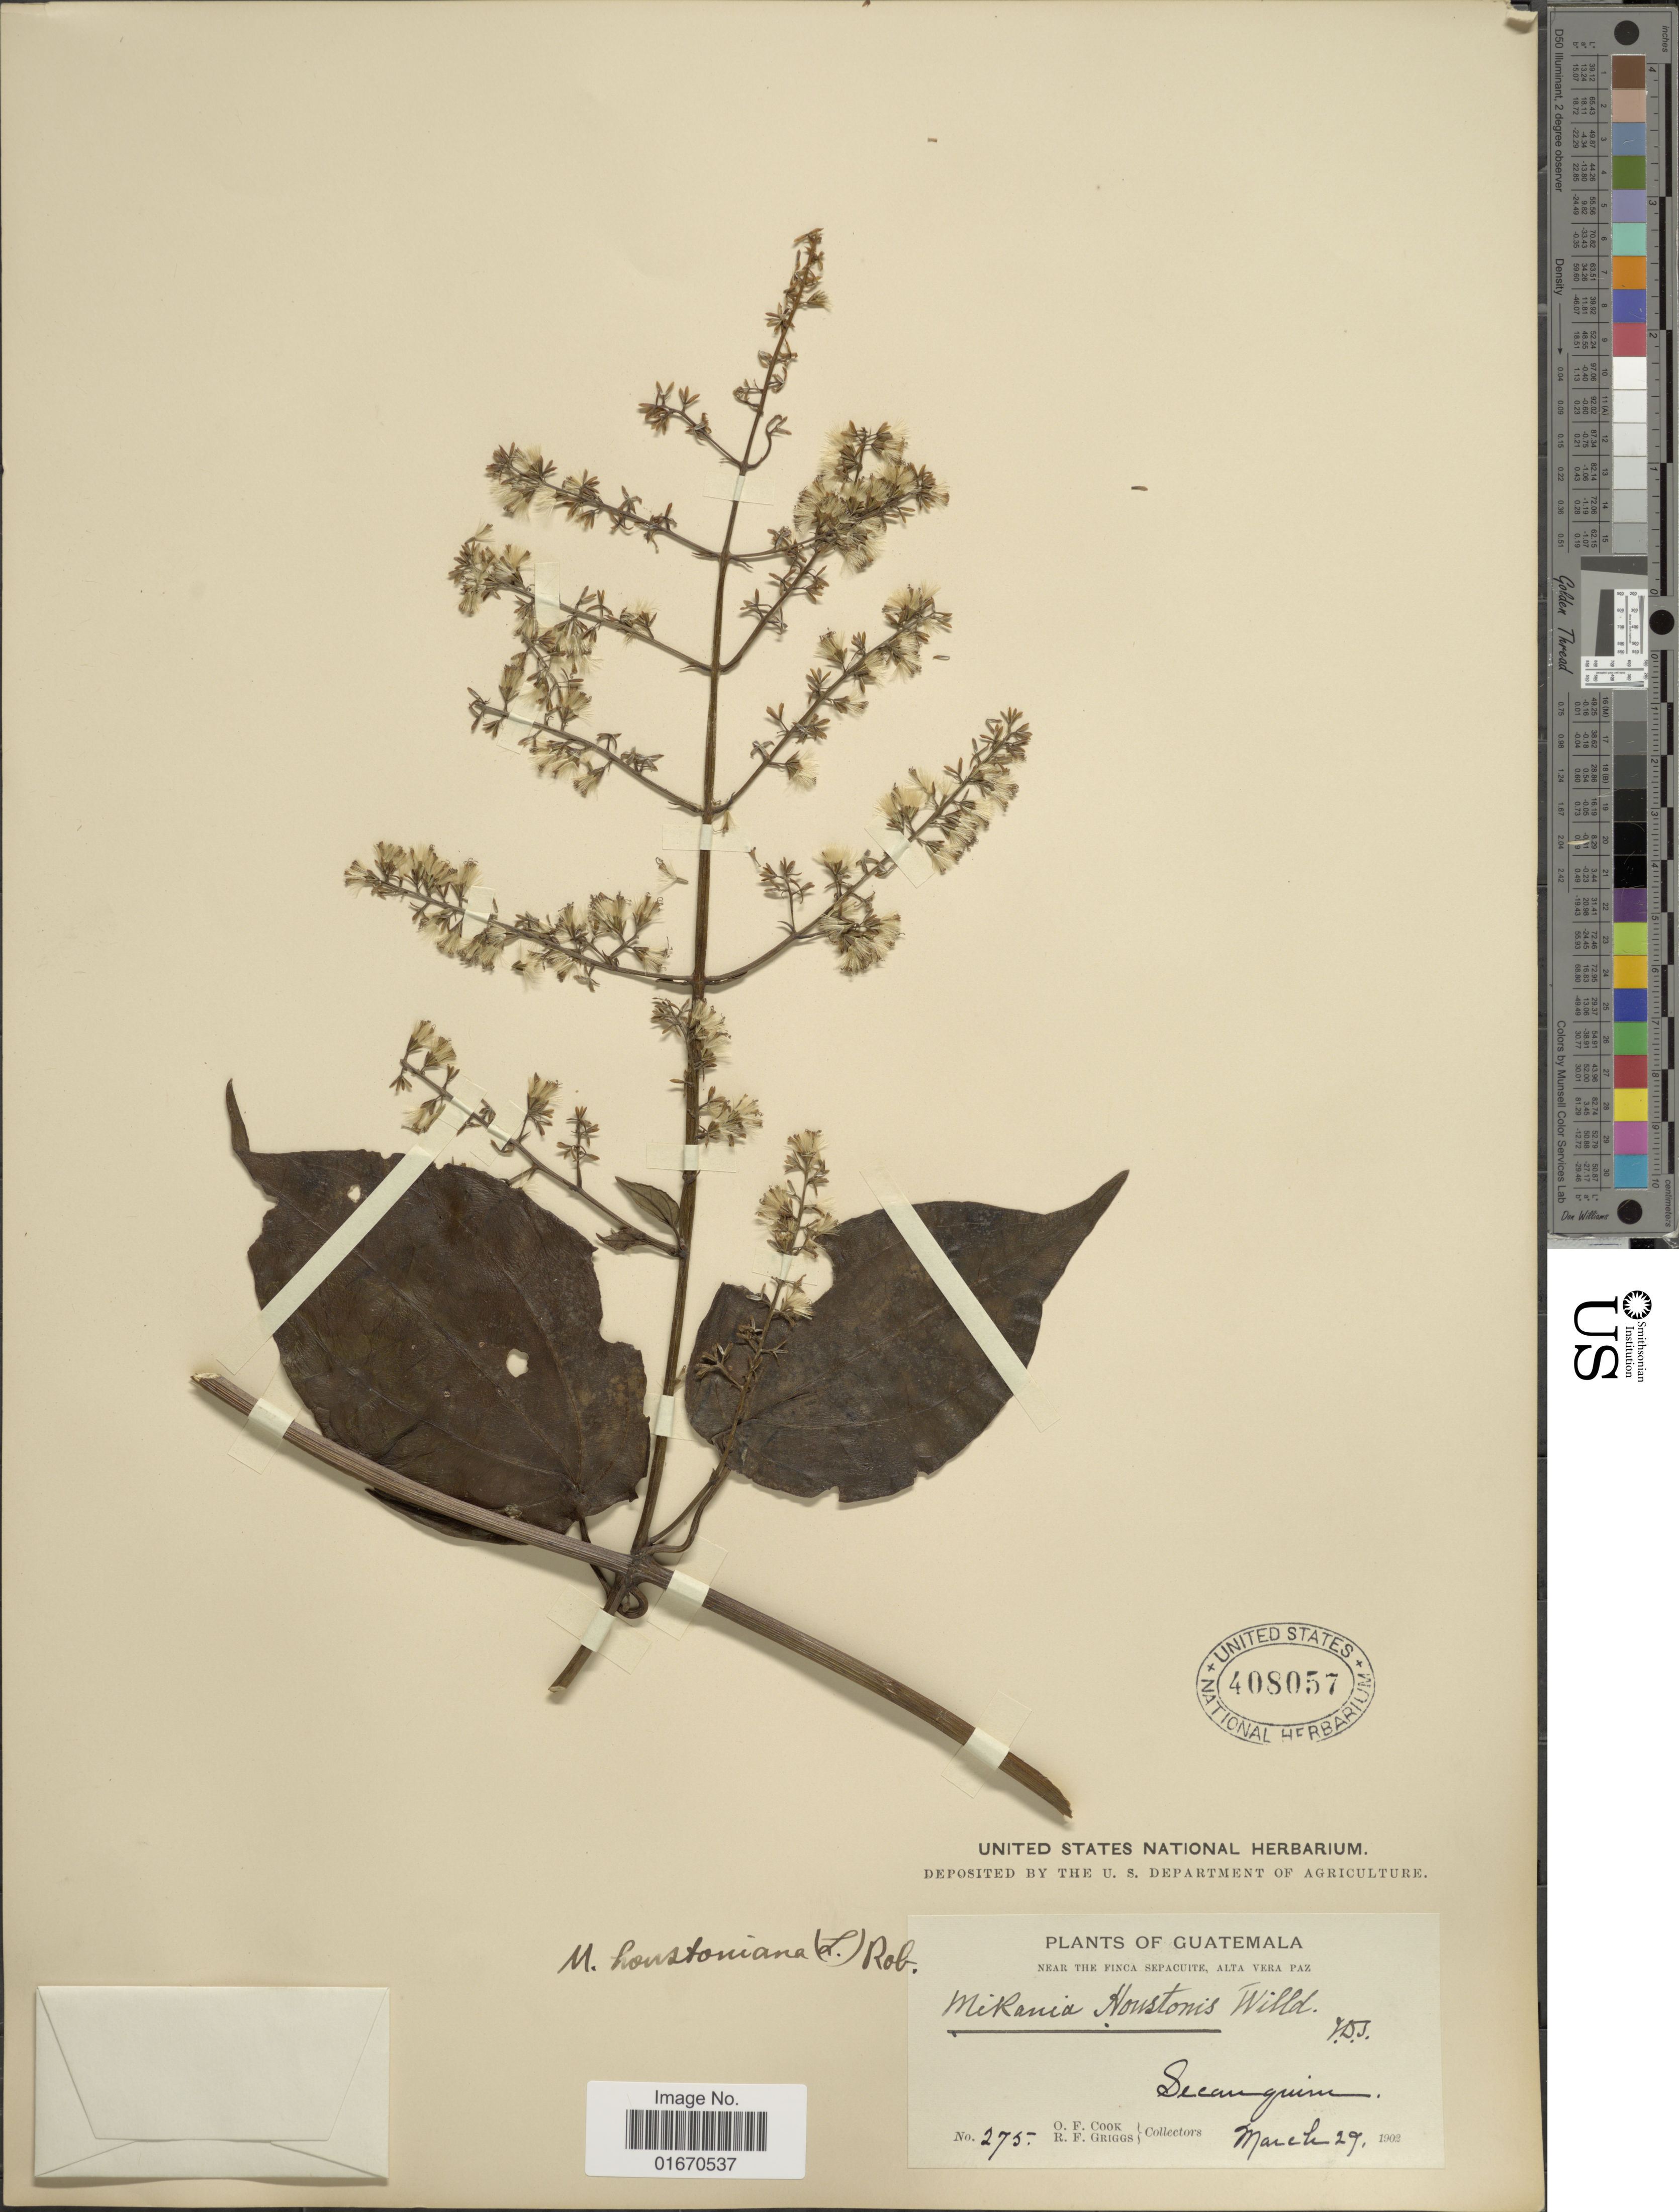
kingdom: Plantae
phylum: Tracheophyta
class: Magnoliopsida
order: Asterales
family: Asteraceae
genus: Mikania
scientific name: Mikania houstoniana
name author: (L.) B.L. Rob.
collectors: O. F. Cook & R. F. Griggs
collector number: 275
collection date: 1902-03-29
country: Guatemala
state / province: Alta Verapaz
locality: Near the Finca Sepacuite, Alta Vera Paz, Secanquim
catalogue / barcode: US 408057